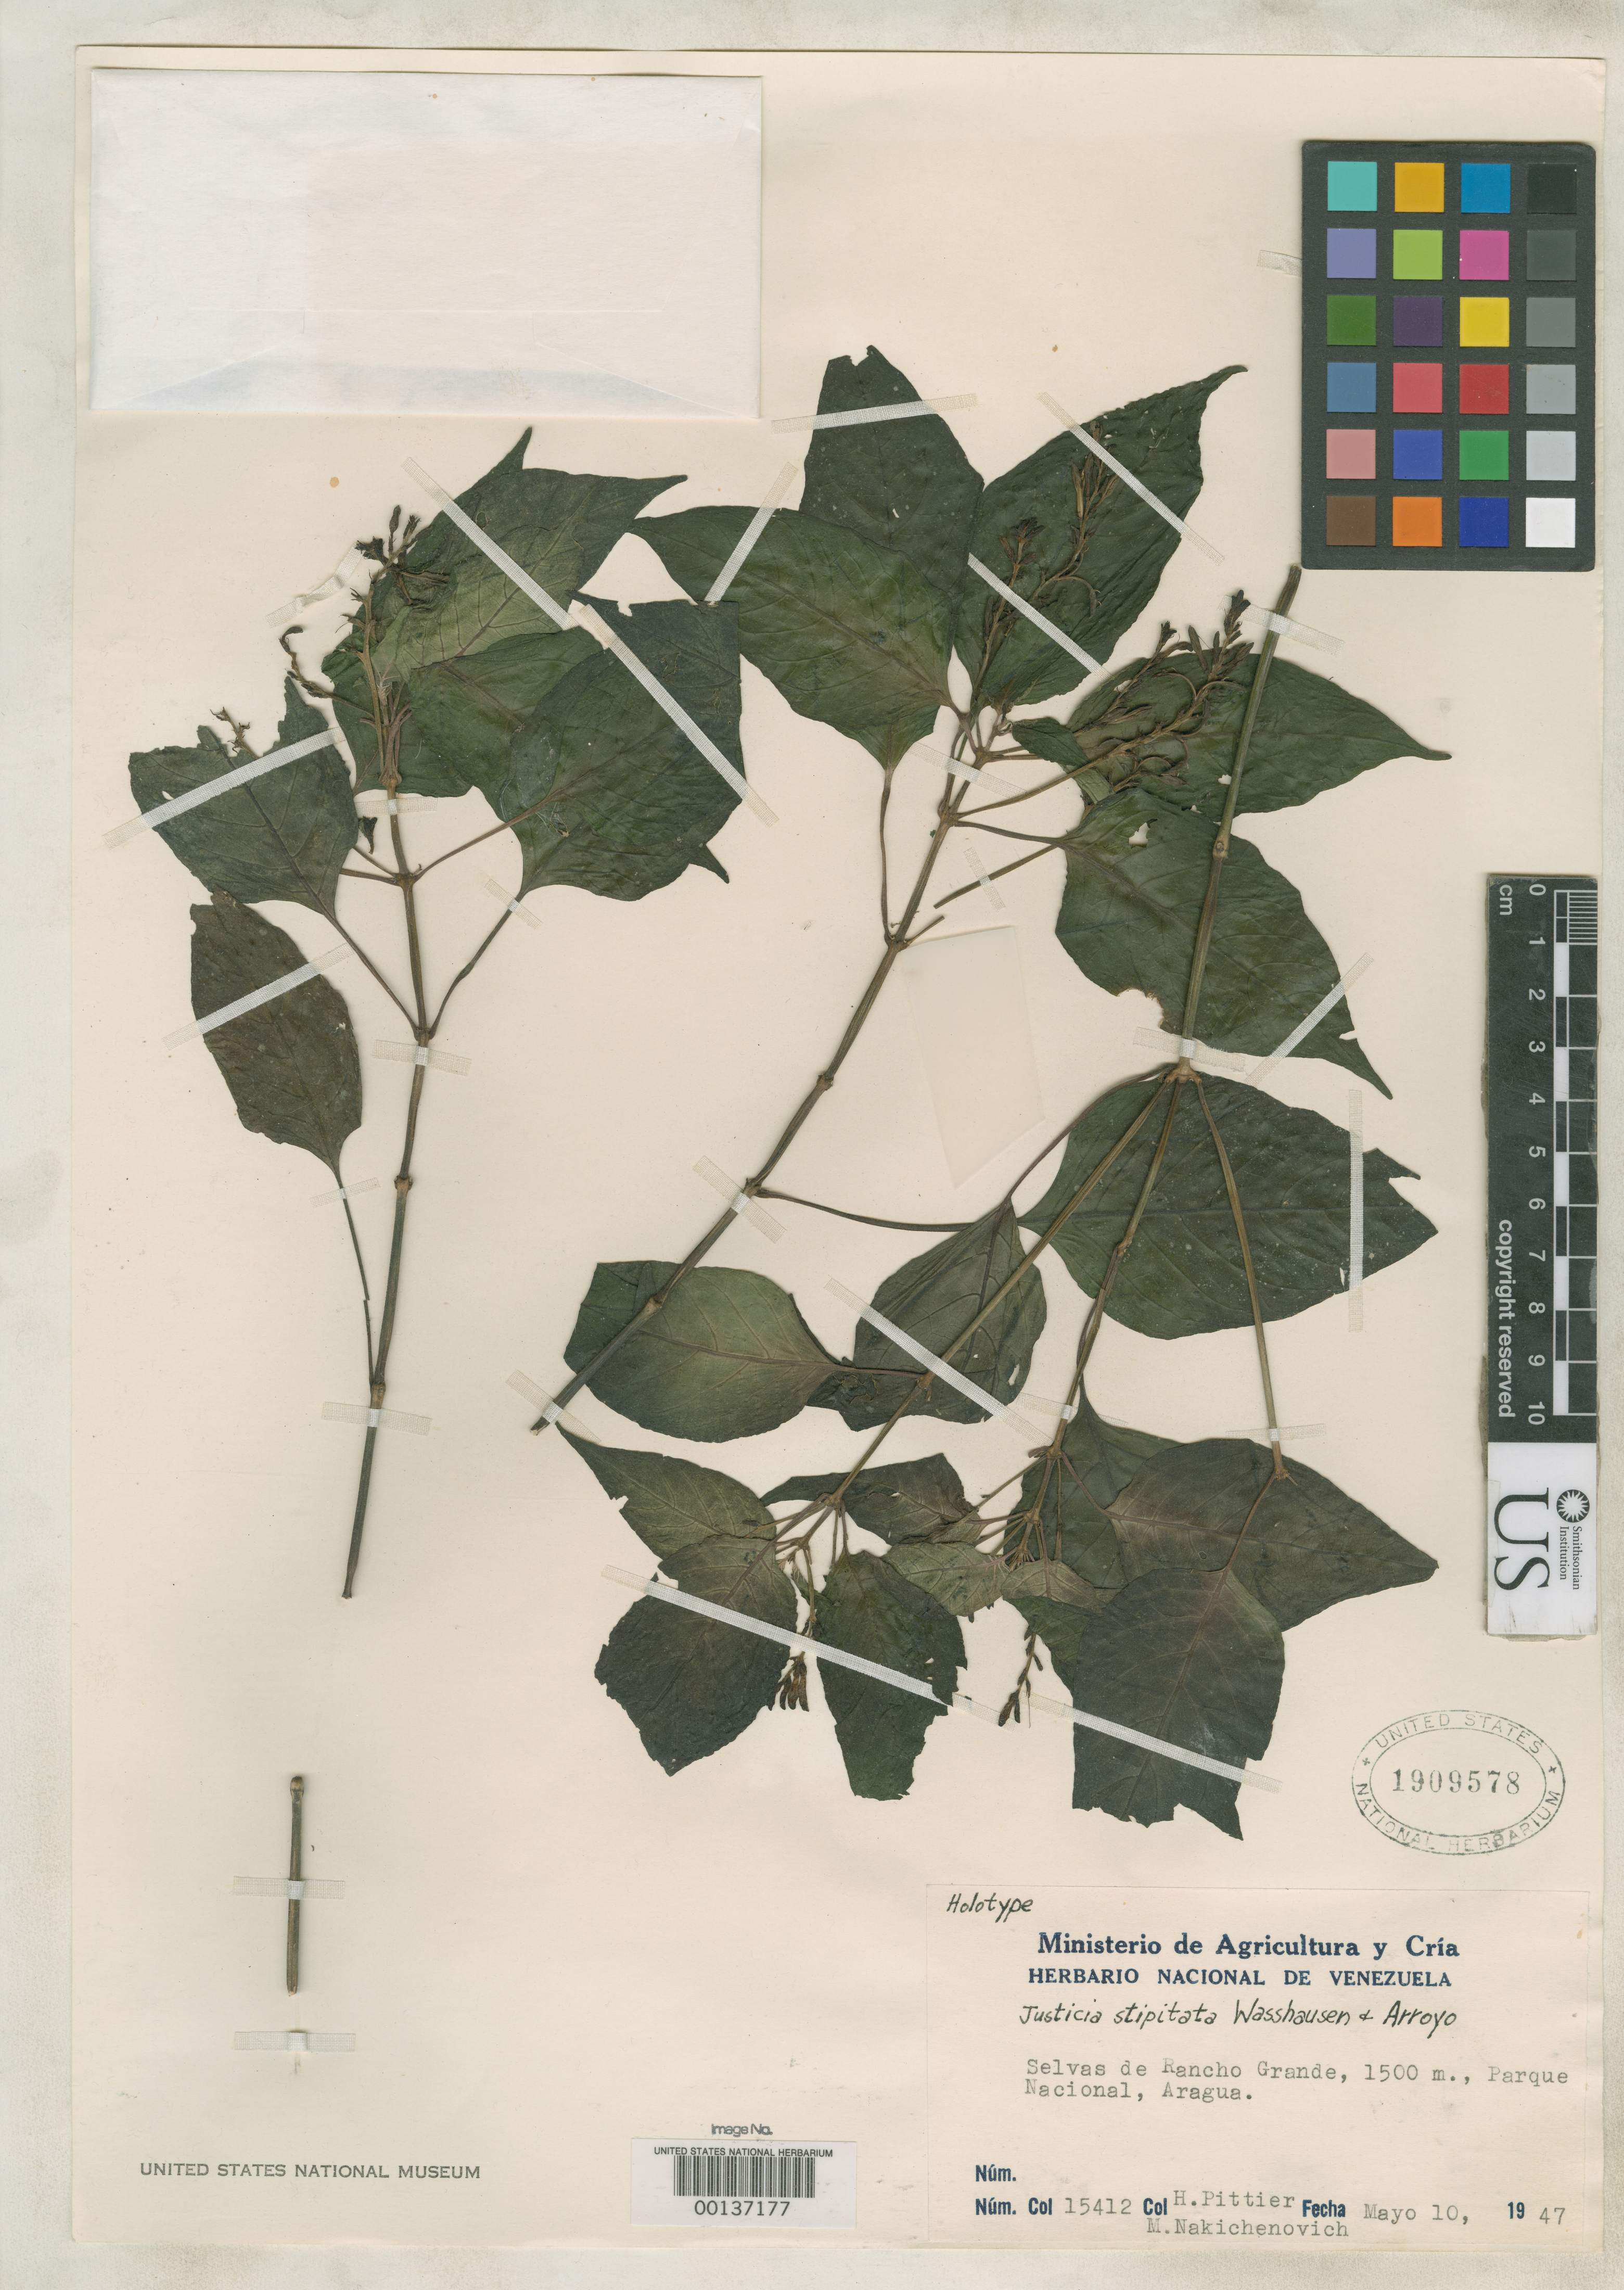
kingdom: Plantae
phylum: Tracheophyta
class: Magnoliopsida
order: Lamiales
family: Acanthaceae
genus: Justicia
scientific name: Justicia stipitata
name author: Wassh. & Arroyo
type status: Holotype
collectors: H. F. Pittier & M. Nakichenovich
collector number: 15412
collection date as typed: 10 May 1947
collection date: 1947-05-10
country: Venezuela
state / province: Aragua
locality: Selvas de Rancho Grande, Parque Nacional.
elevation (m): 1500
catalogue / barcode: US 1909578